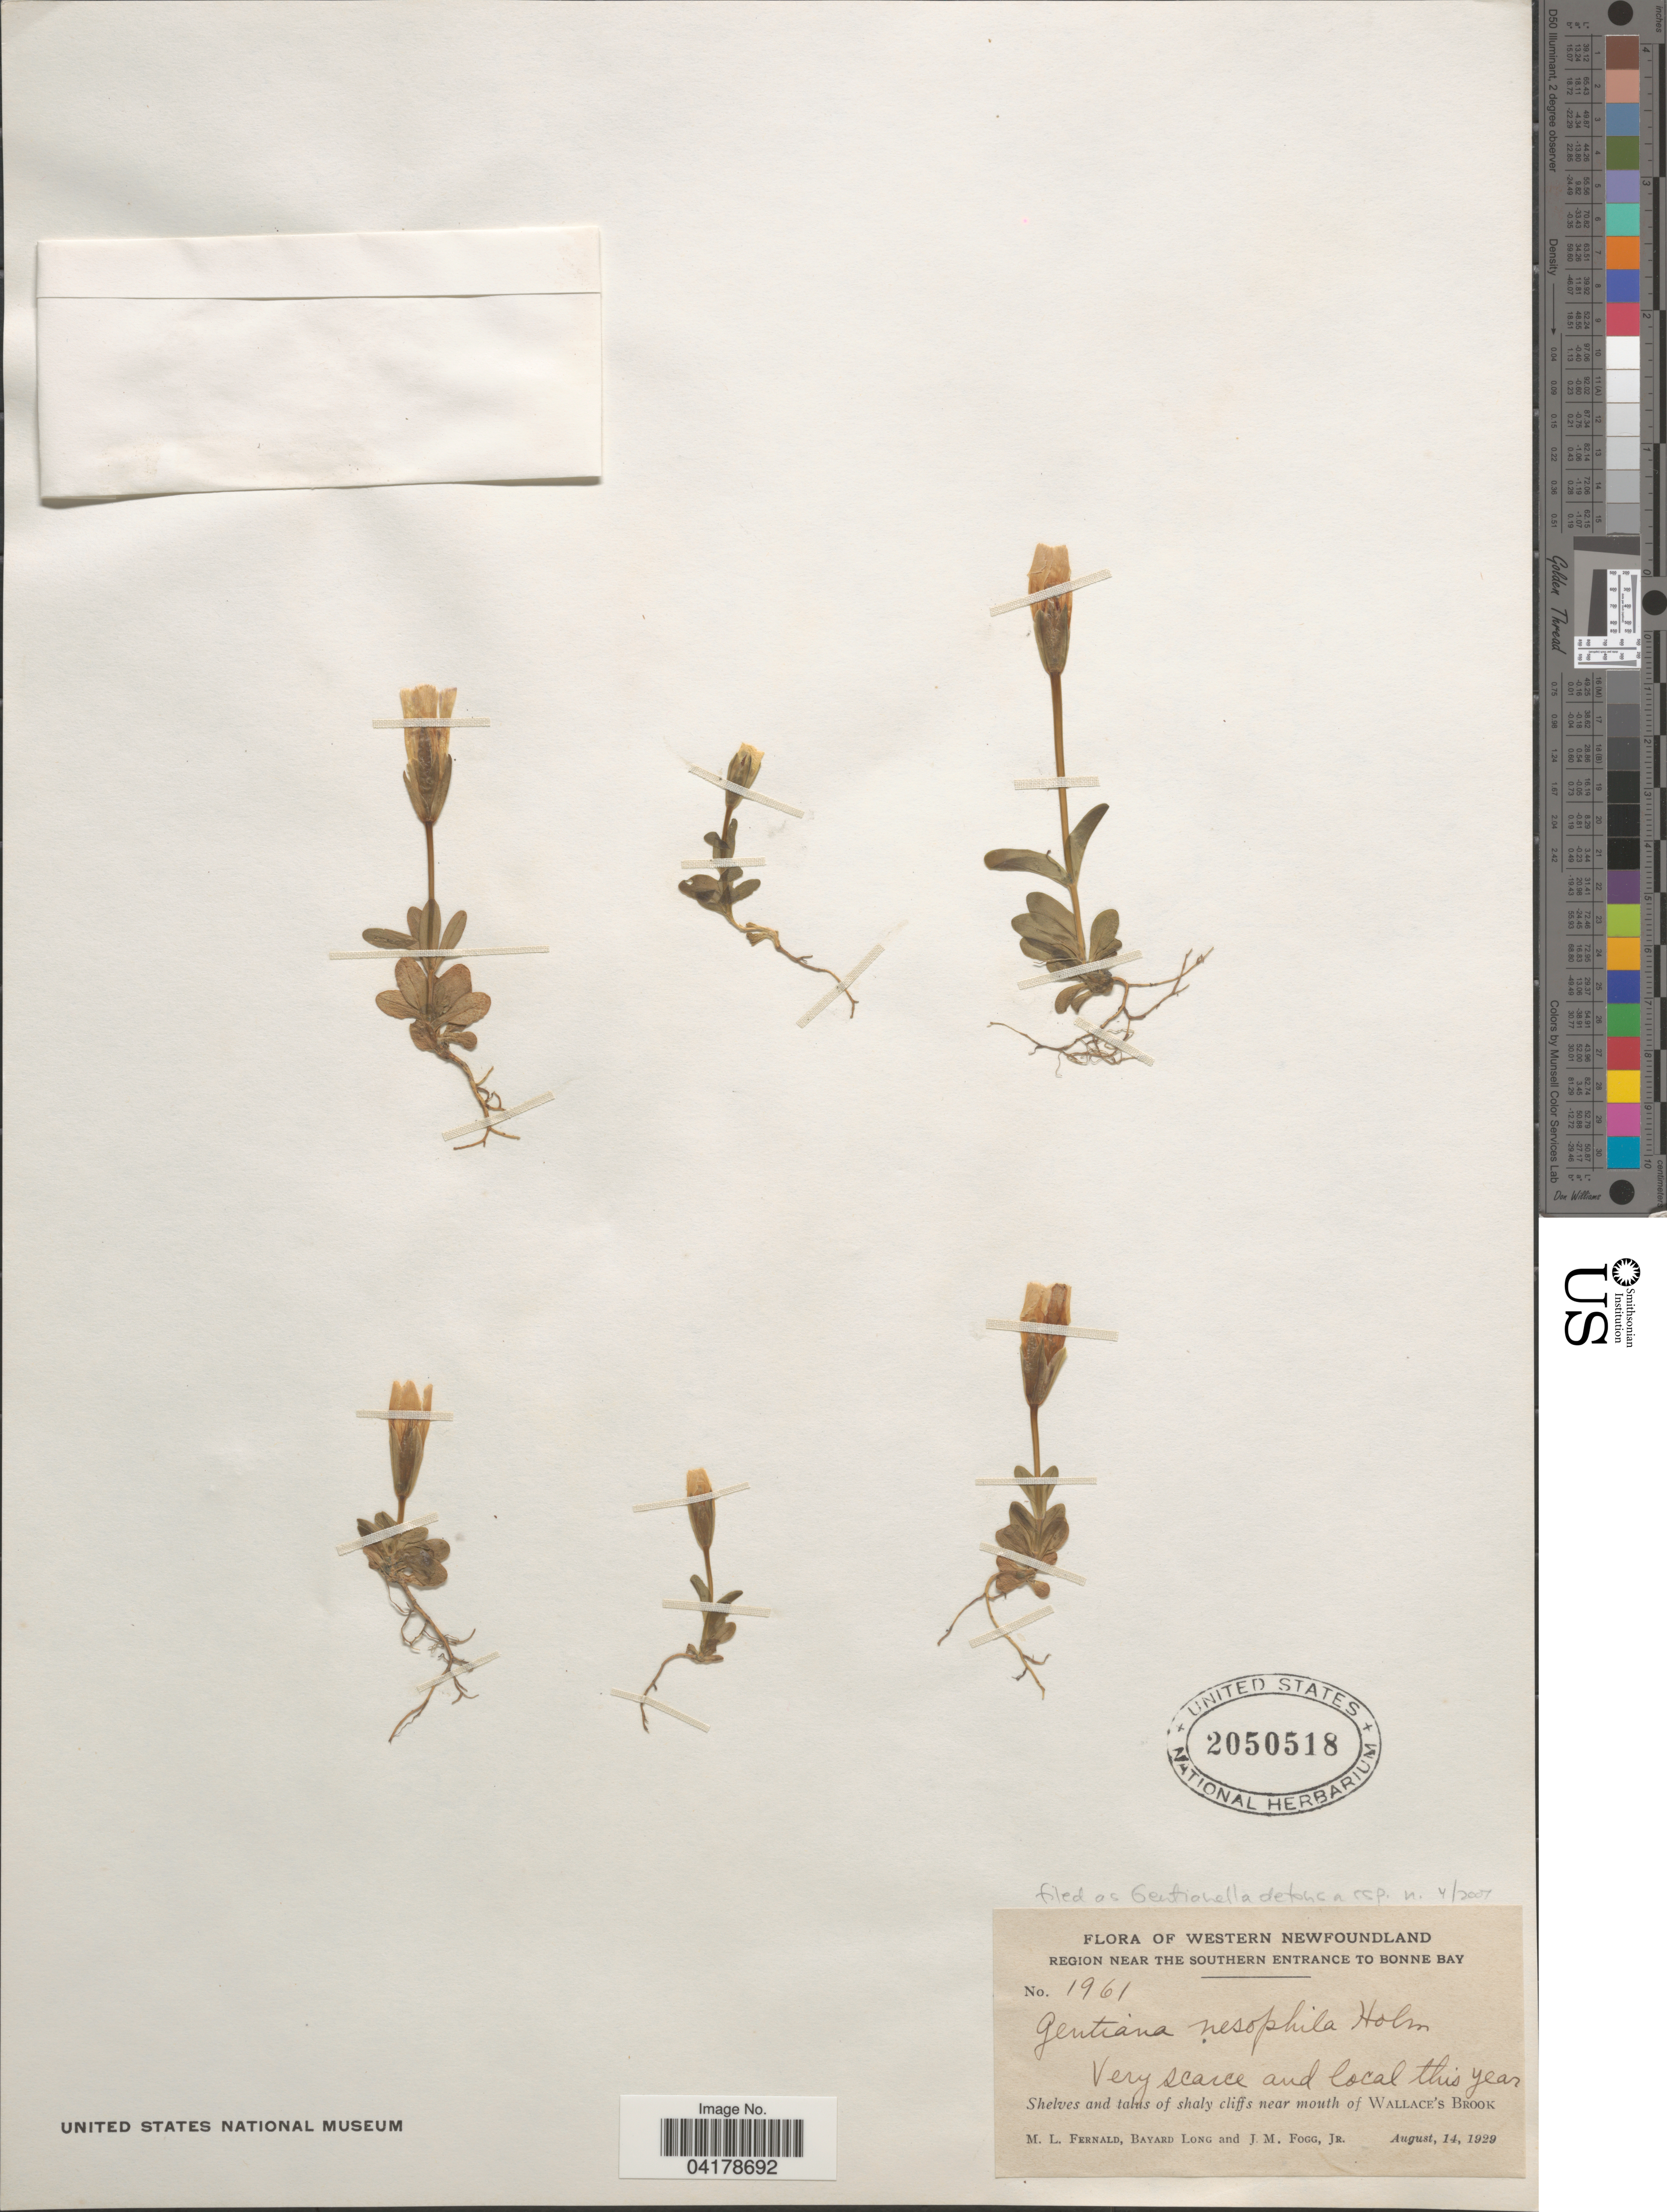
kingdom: Plantae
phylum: Tracheophyta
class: Magnoliopsida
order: Gentianales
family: Gentianaceae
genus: Gentiana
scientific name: Gentiana nesophila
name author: Holm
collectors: M. L. Fernald, B. Long & J. Fogg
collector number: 1961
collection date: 1929-08-14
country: Canada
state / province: Newfoundland and Labrador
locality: Western Newfoundland. Region near the Southern Entrance to Bonne Bay. Near mouth of Wallace's Brook.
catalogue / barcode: US 2050518